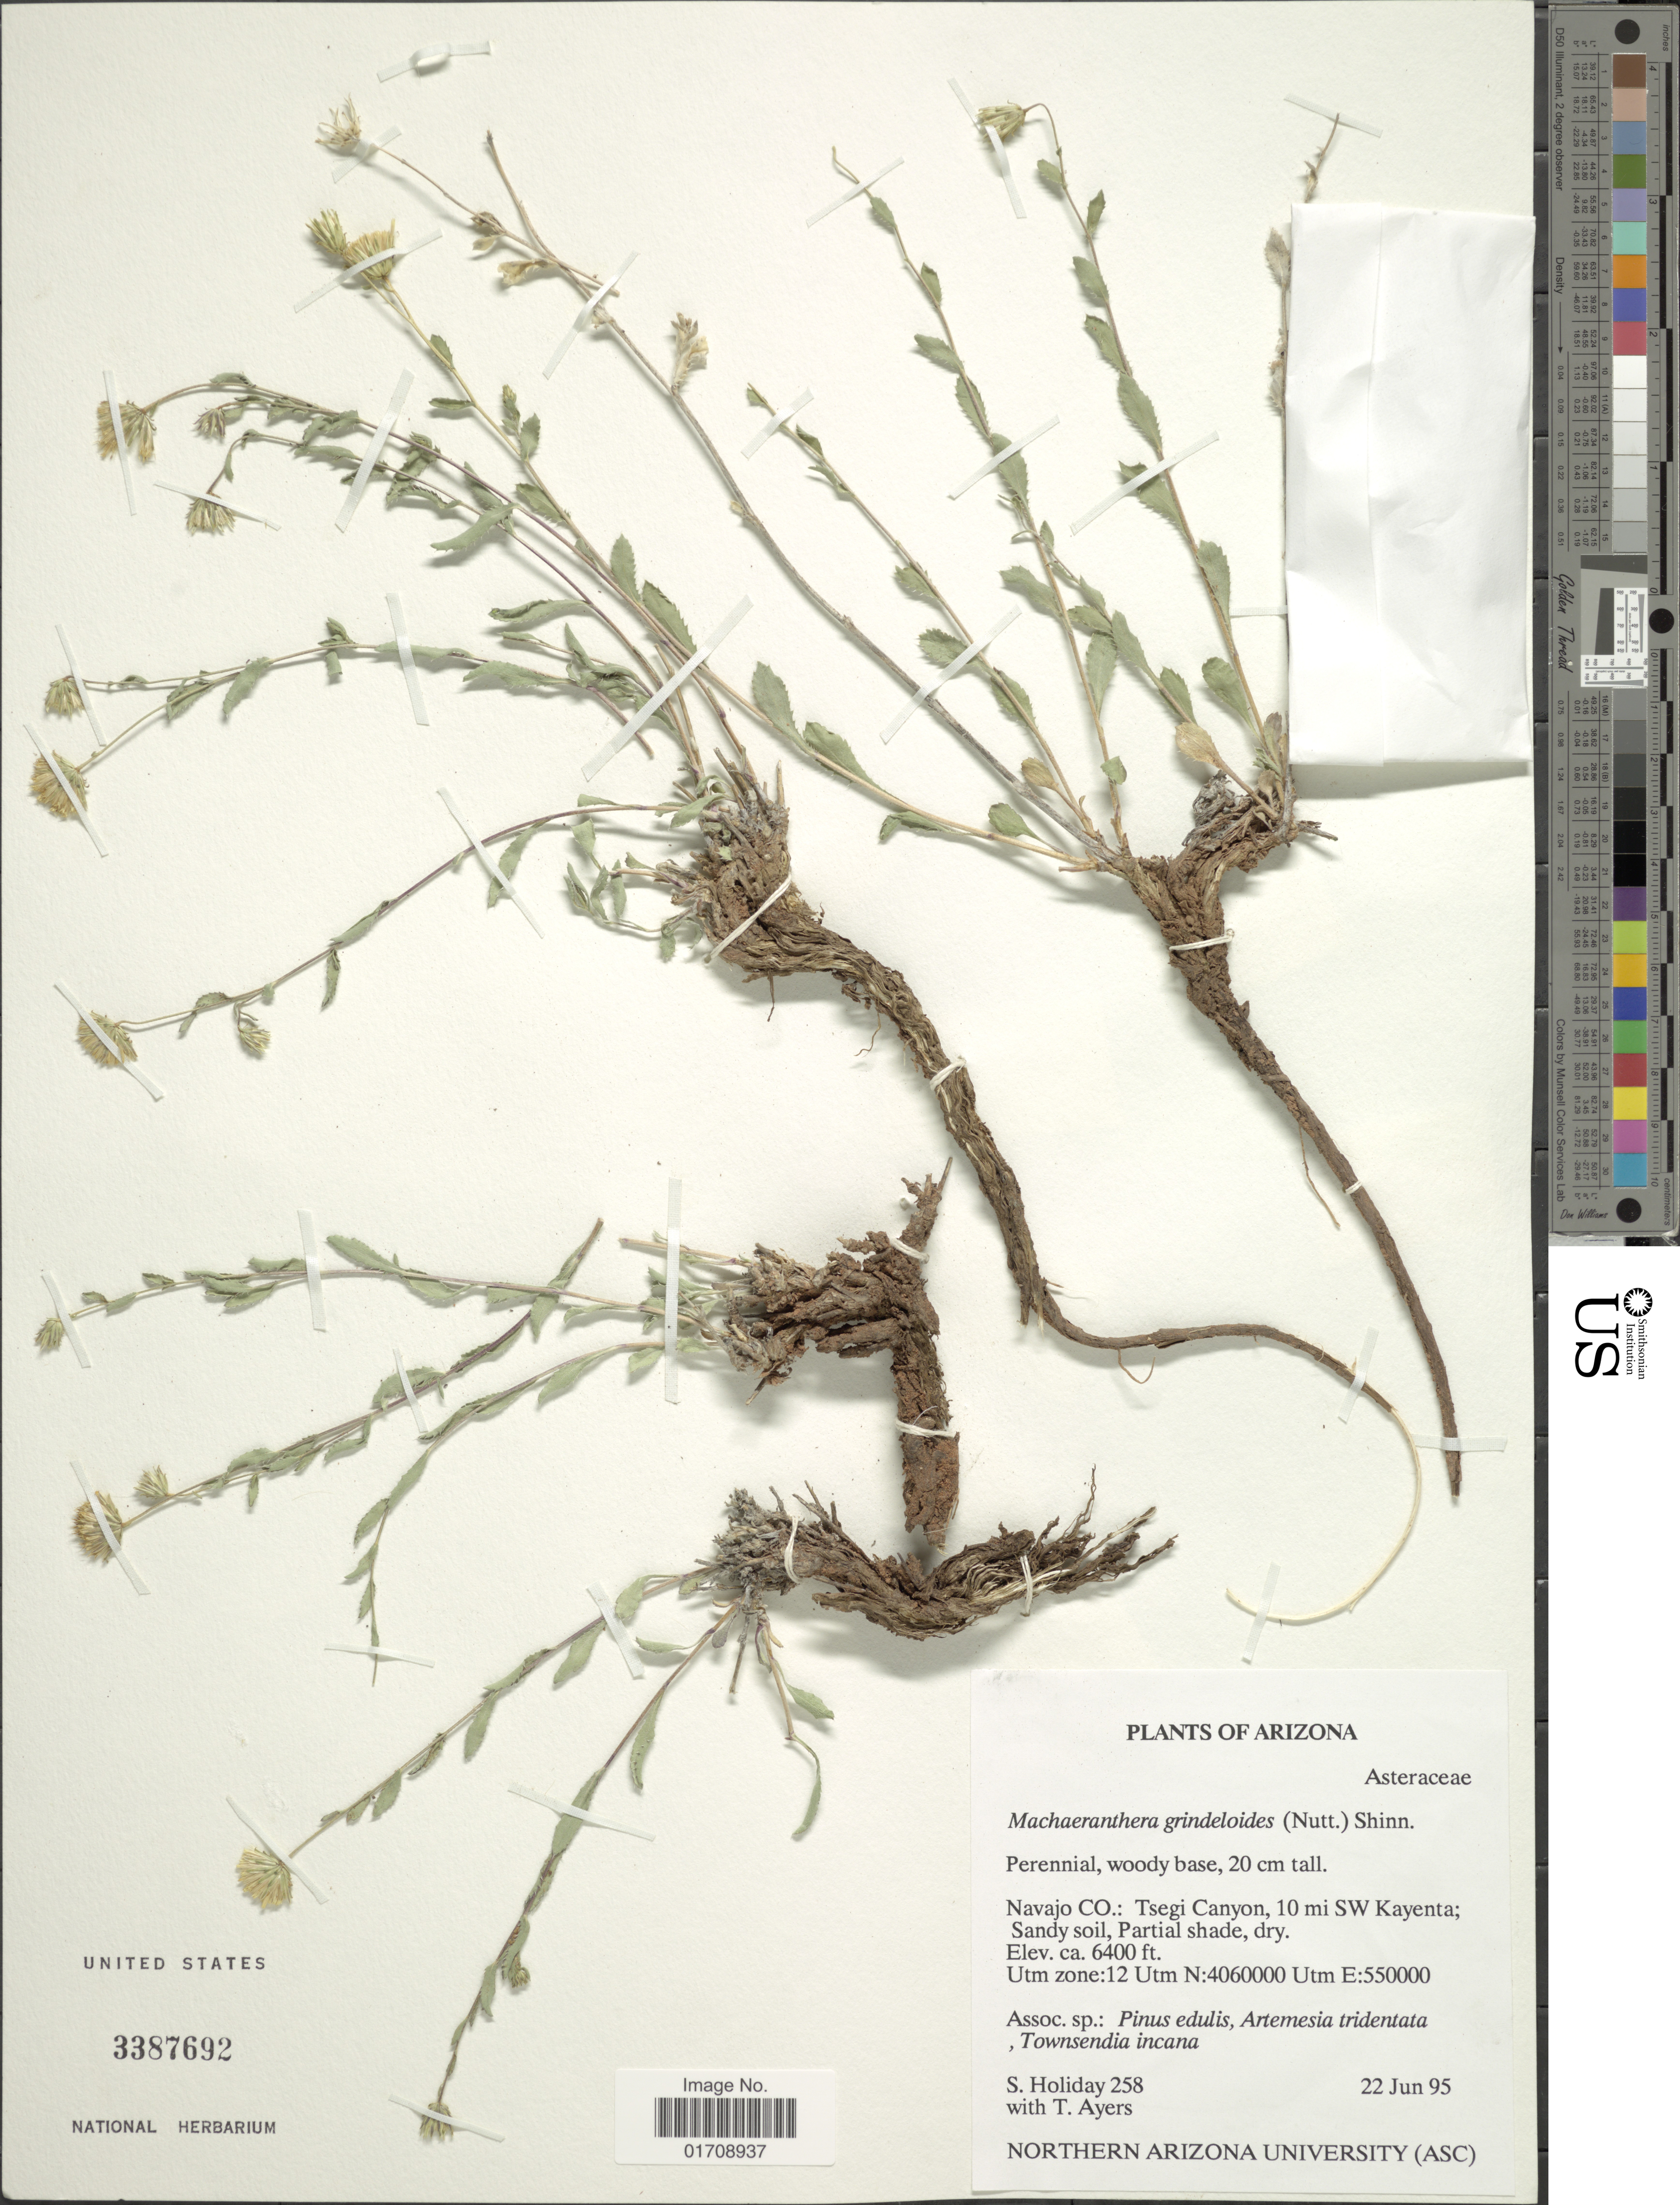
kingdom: Plantae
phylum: Tracheophyta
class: Magnoliopsida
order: Asterales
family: Asteraceae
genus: Machaeranthera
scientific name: Machaeranthera grindelioides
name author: (Nutt.) Shinners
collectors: S. Holiday & T. J. Ayers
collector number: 258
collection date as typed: Transcribed d/m/y: 22/6/95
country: United States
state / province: Arizona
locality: Navajo Co., Tsegi Canyon, 10 mi SW Kayenta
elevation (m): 1951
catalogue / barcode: US 3387692